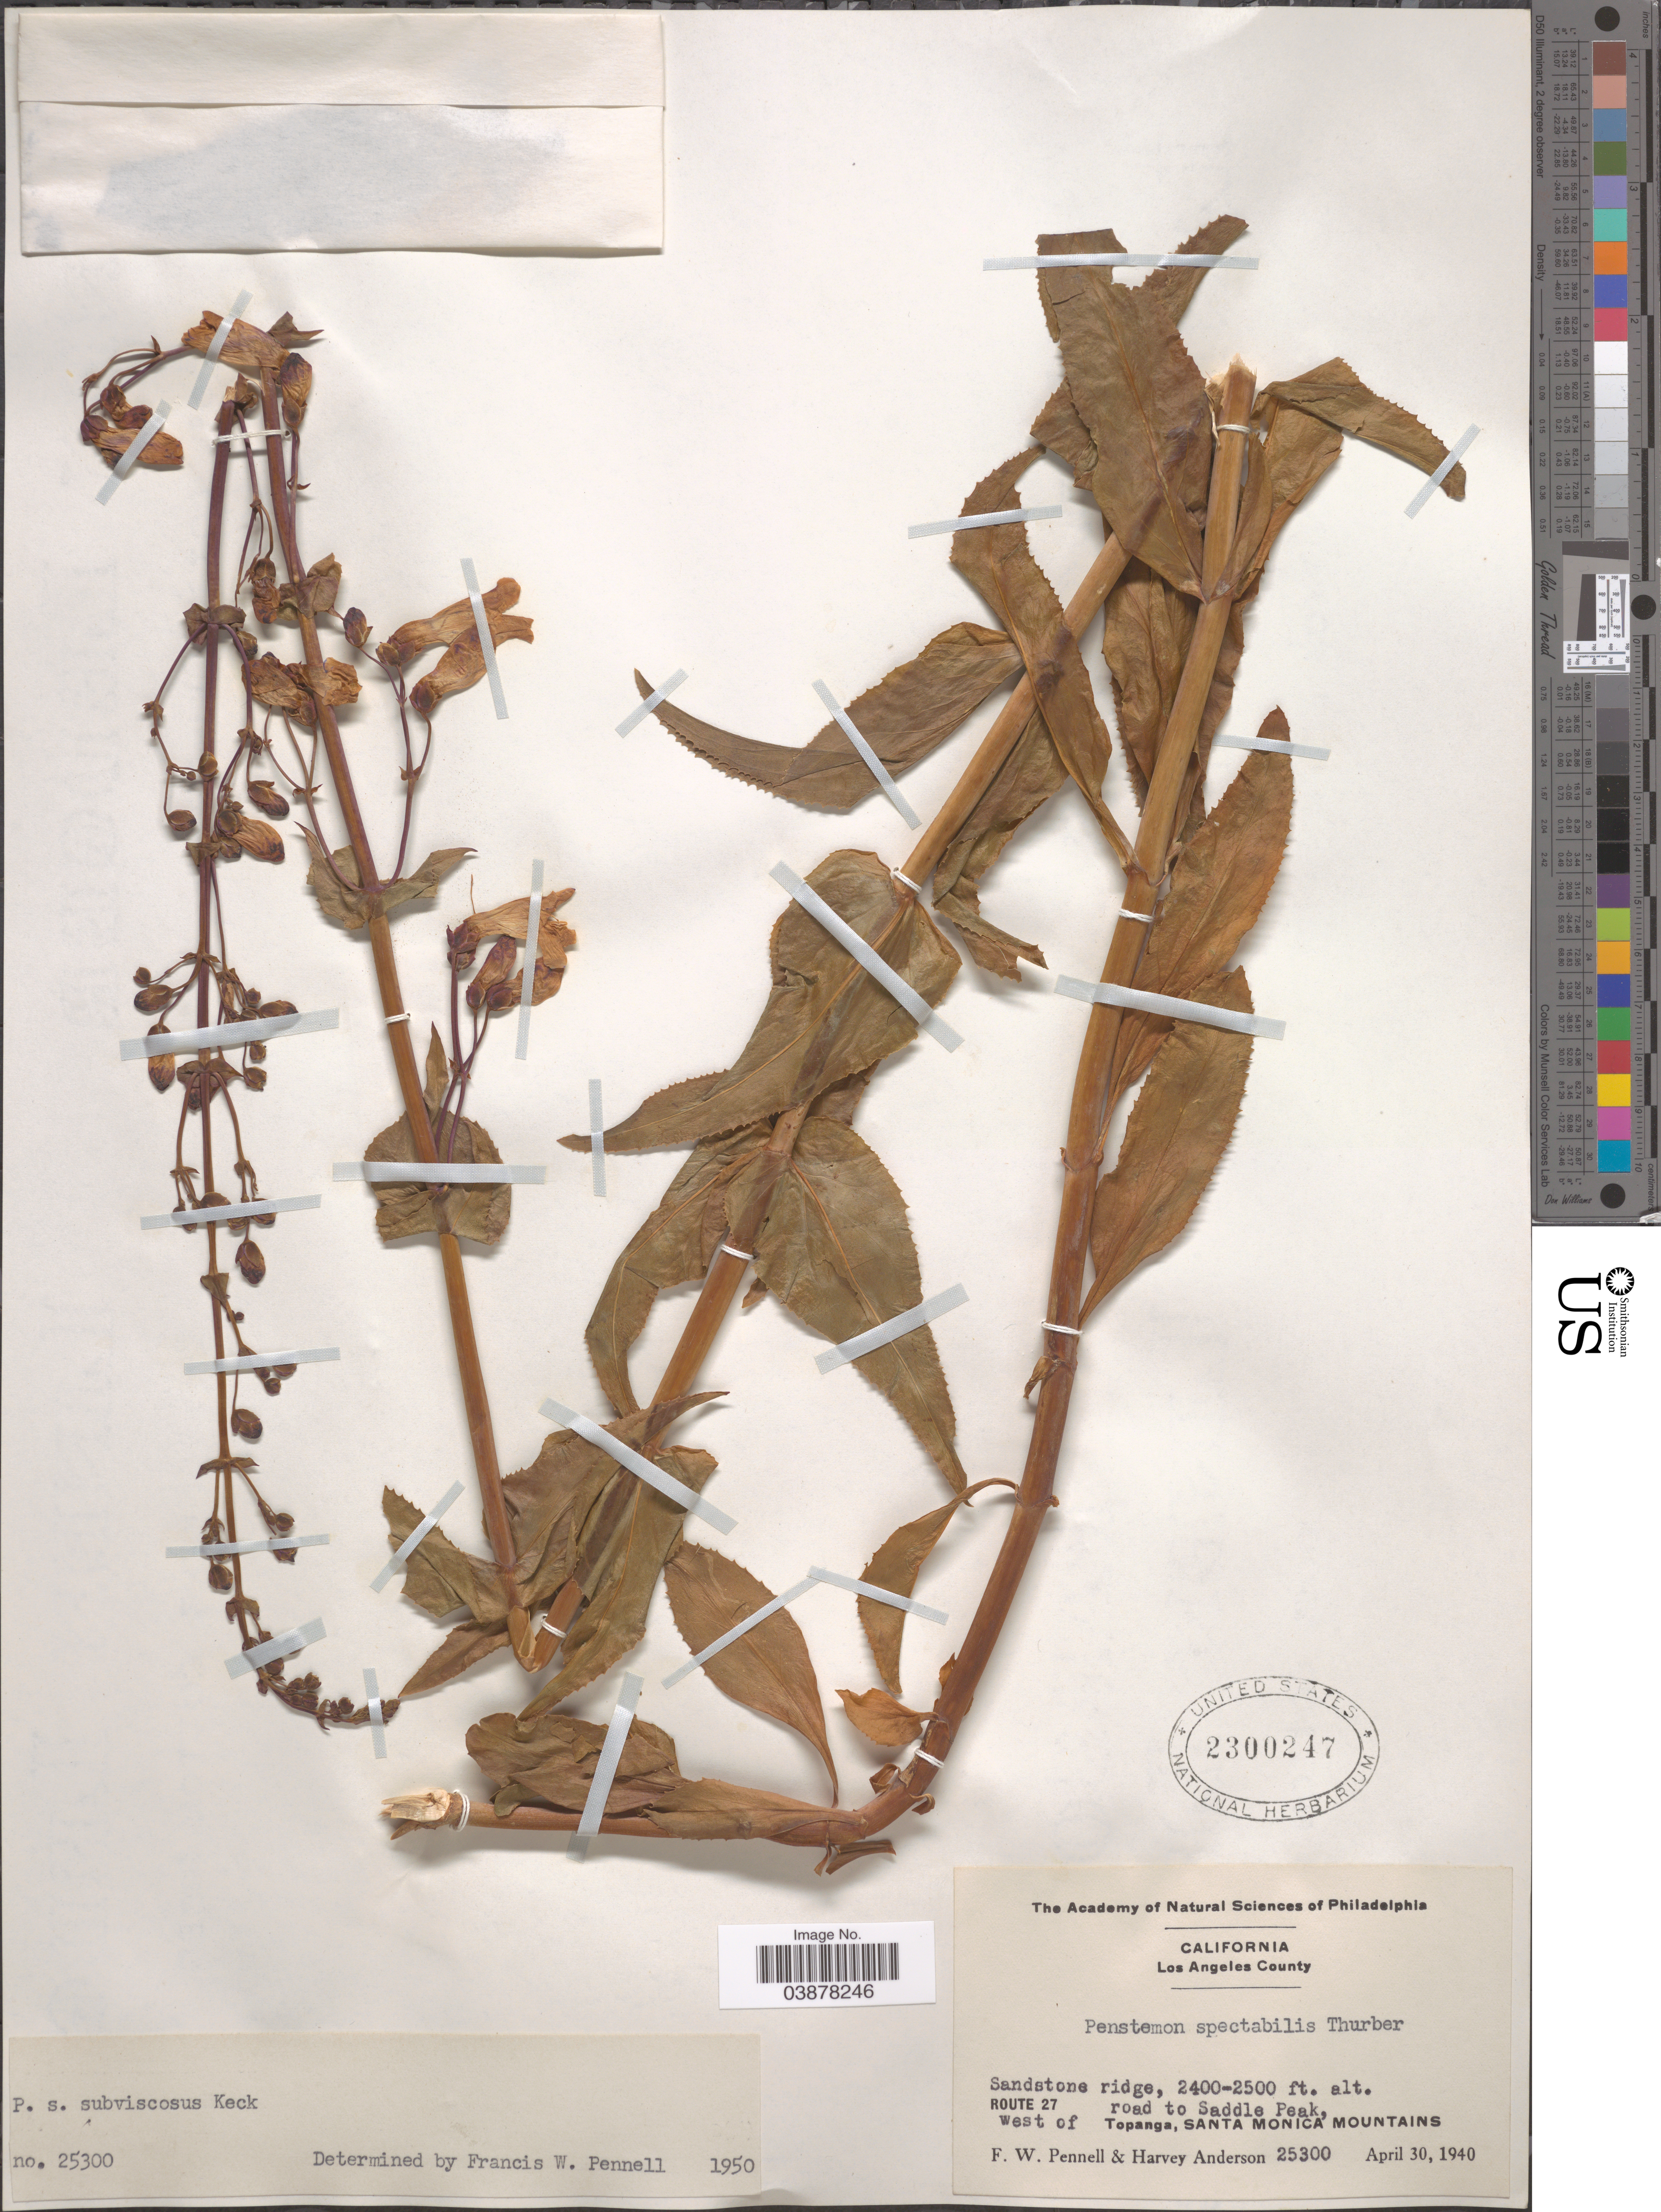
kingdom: Plantae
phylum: Tracheophyta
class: Magnoliopsida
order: Lamiales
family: Plantaginaceae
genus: Penstemon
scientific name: Penstemon spectabilis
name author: Thurb. ex Torr. & A. Gray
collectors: F. W. Pennell & H. Anderson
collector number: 25300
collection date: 1940-04-30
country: United States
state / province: California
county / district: Los Angeles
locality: Los Angeles County. Route 27. Sandstone ridge, road to Saddle Peak, West of Topanga, Santa Monica Mountains.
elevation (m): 732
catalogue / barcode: US 2300247